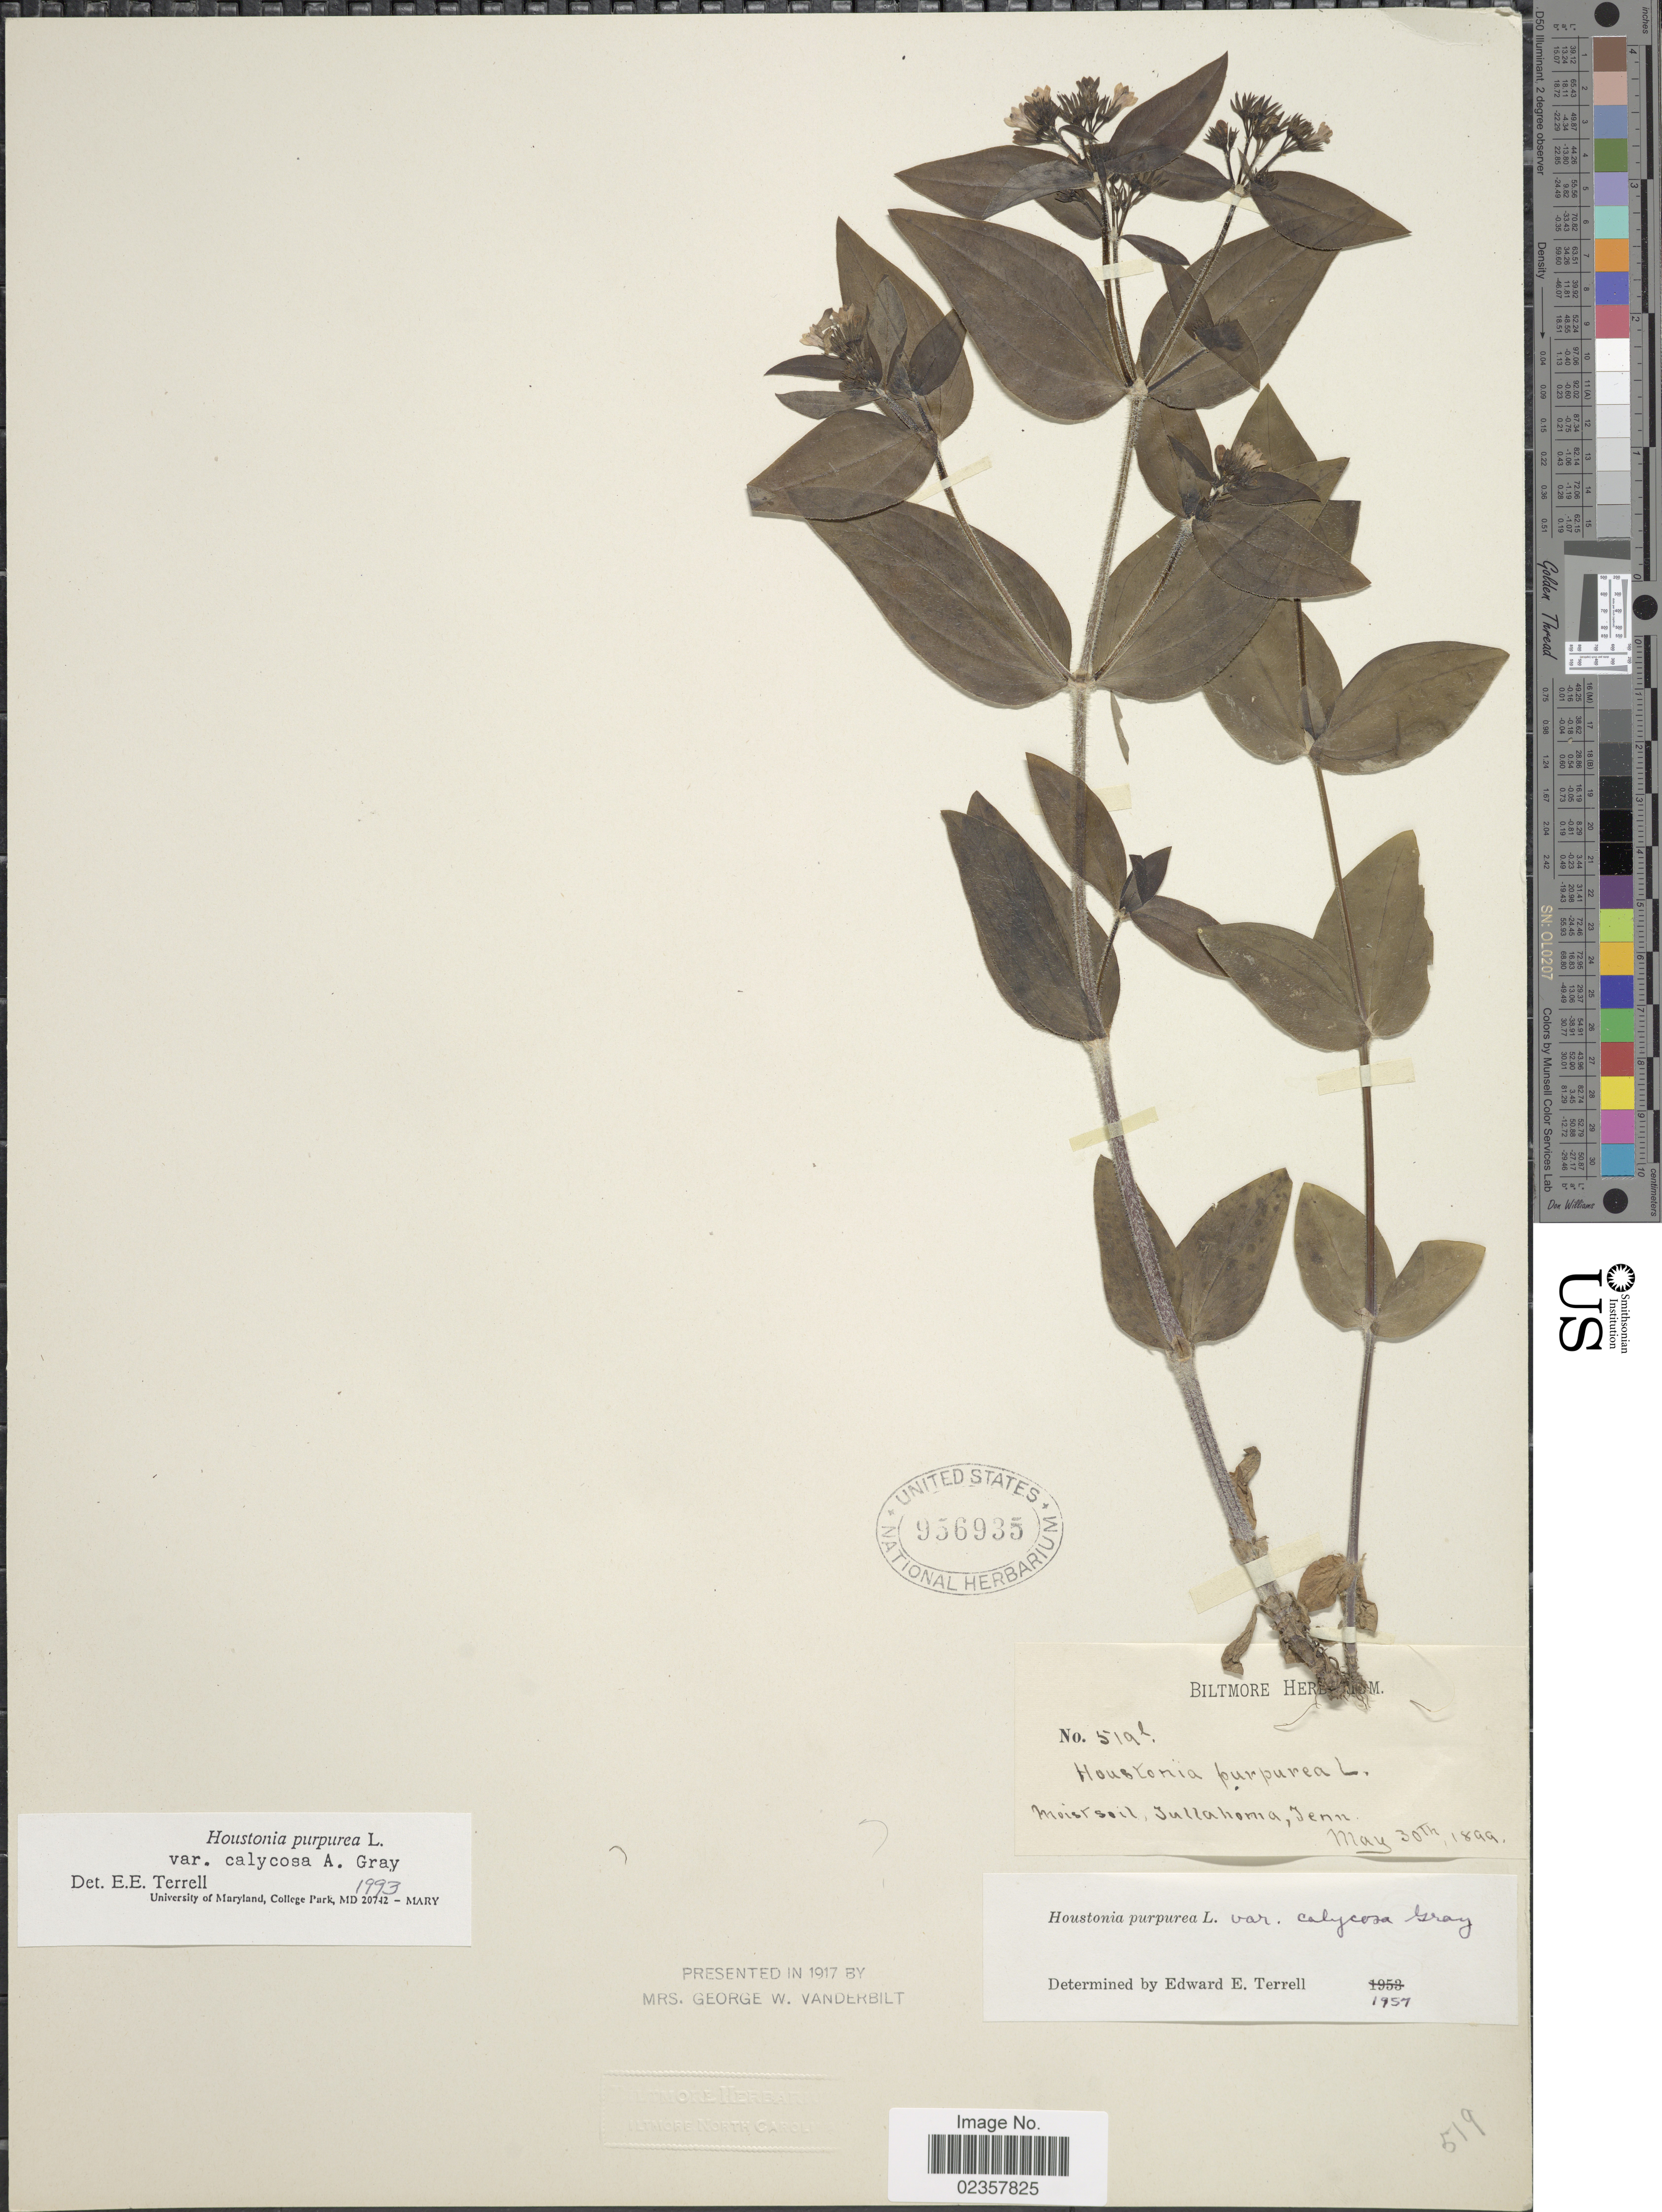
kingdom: Plantae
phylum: Tracheophyta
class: Magnoliopsida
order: Gentianales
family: Rubiaceae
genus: Houstonia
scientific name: Houstonia purpurea var. calycosa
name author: A. Gray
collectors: ex herb. Biltmore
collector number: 519l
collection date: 1899-05-30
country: United States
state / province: Tennessee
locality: Moist soil, Jullahoma, Tenn.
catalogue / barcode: US 956935